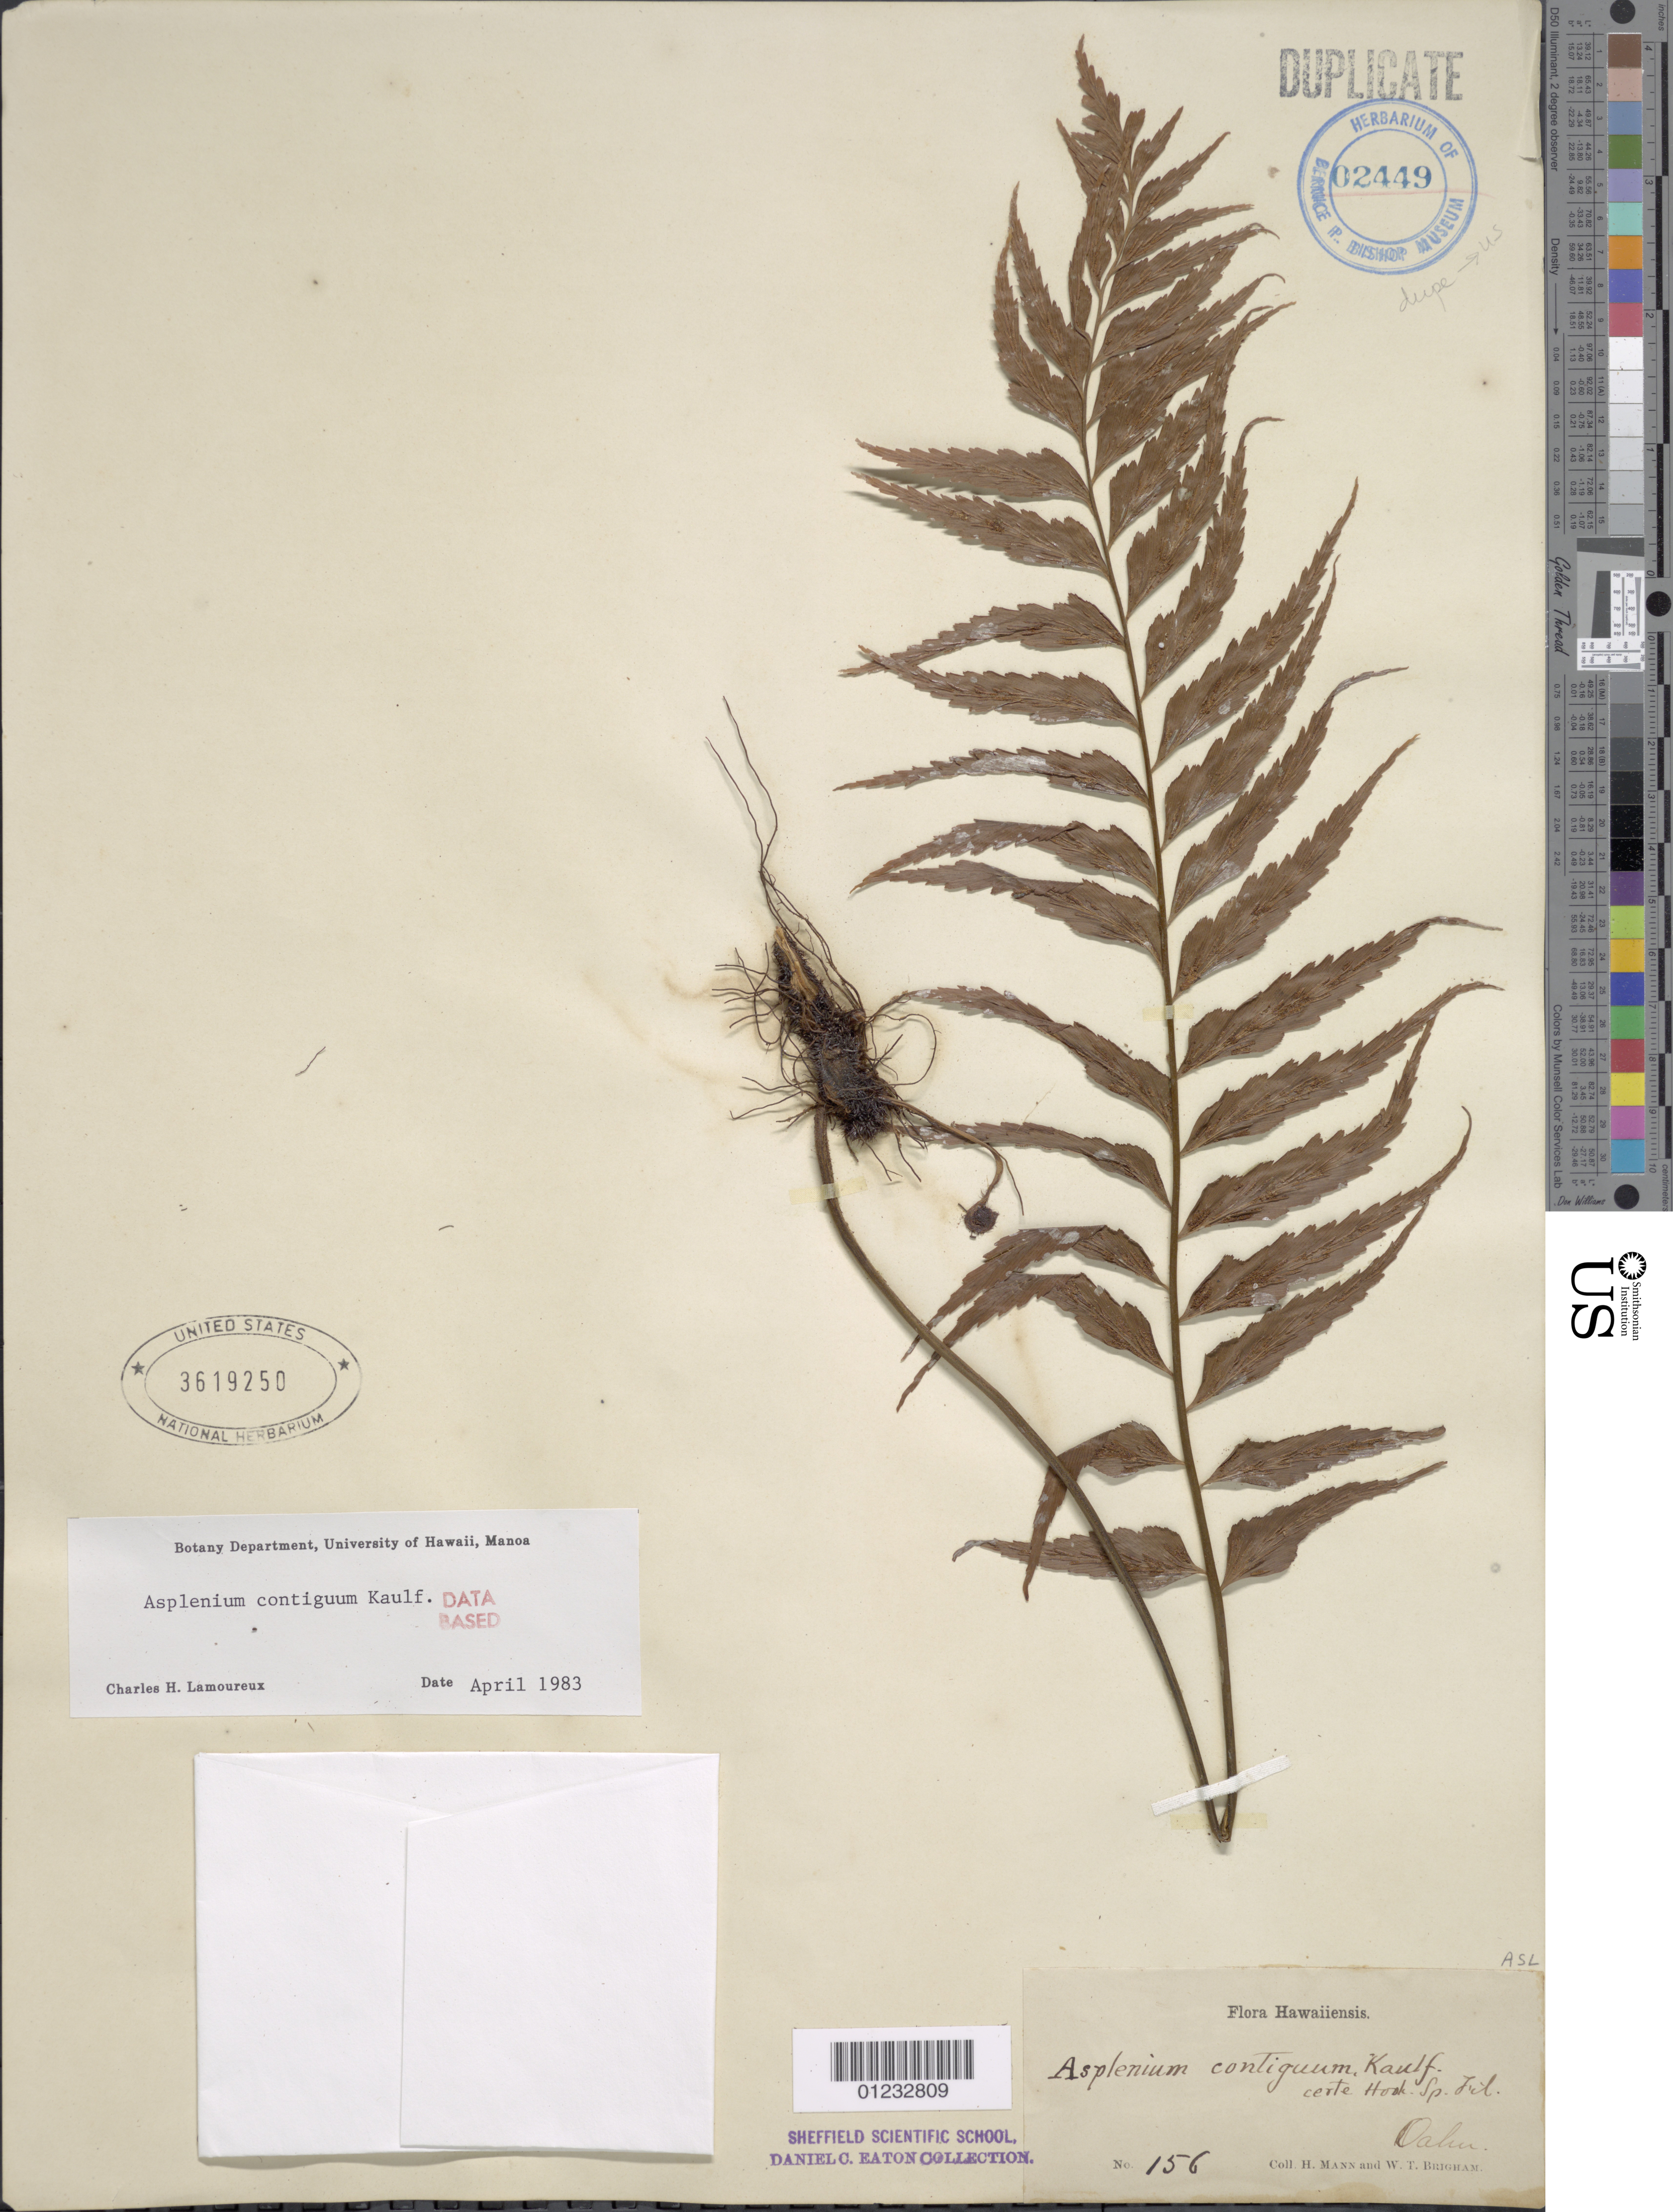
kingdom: Plantae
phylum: Tracheophyta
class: Polypodiopsida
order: Polypodiales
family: Aspleniaceae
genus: Asplenium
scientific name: Asplenium contiguum var. contiguum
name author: Kaulf.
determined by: Wagner, W. L., (BOT), Smithsonian Institution - National Museum of Natural History (UNITED STATES)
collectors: H. Mann & W. T. Brigham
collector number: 156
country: United States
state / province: Hawaii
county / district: Honolulu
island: Oahu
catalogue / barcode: US 3619250